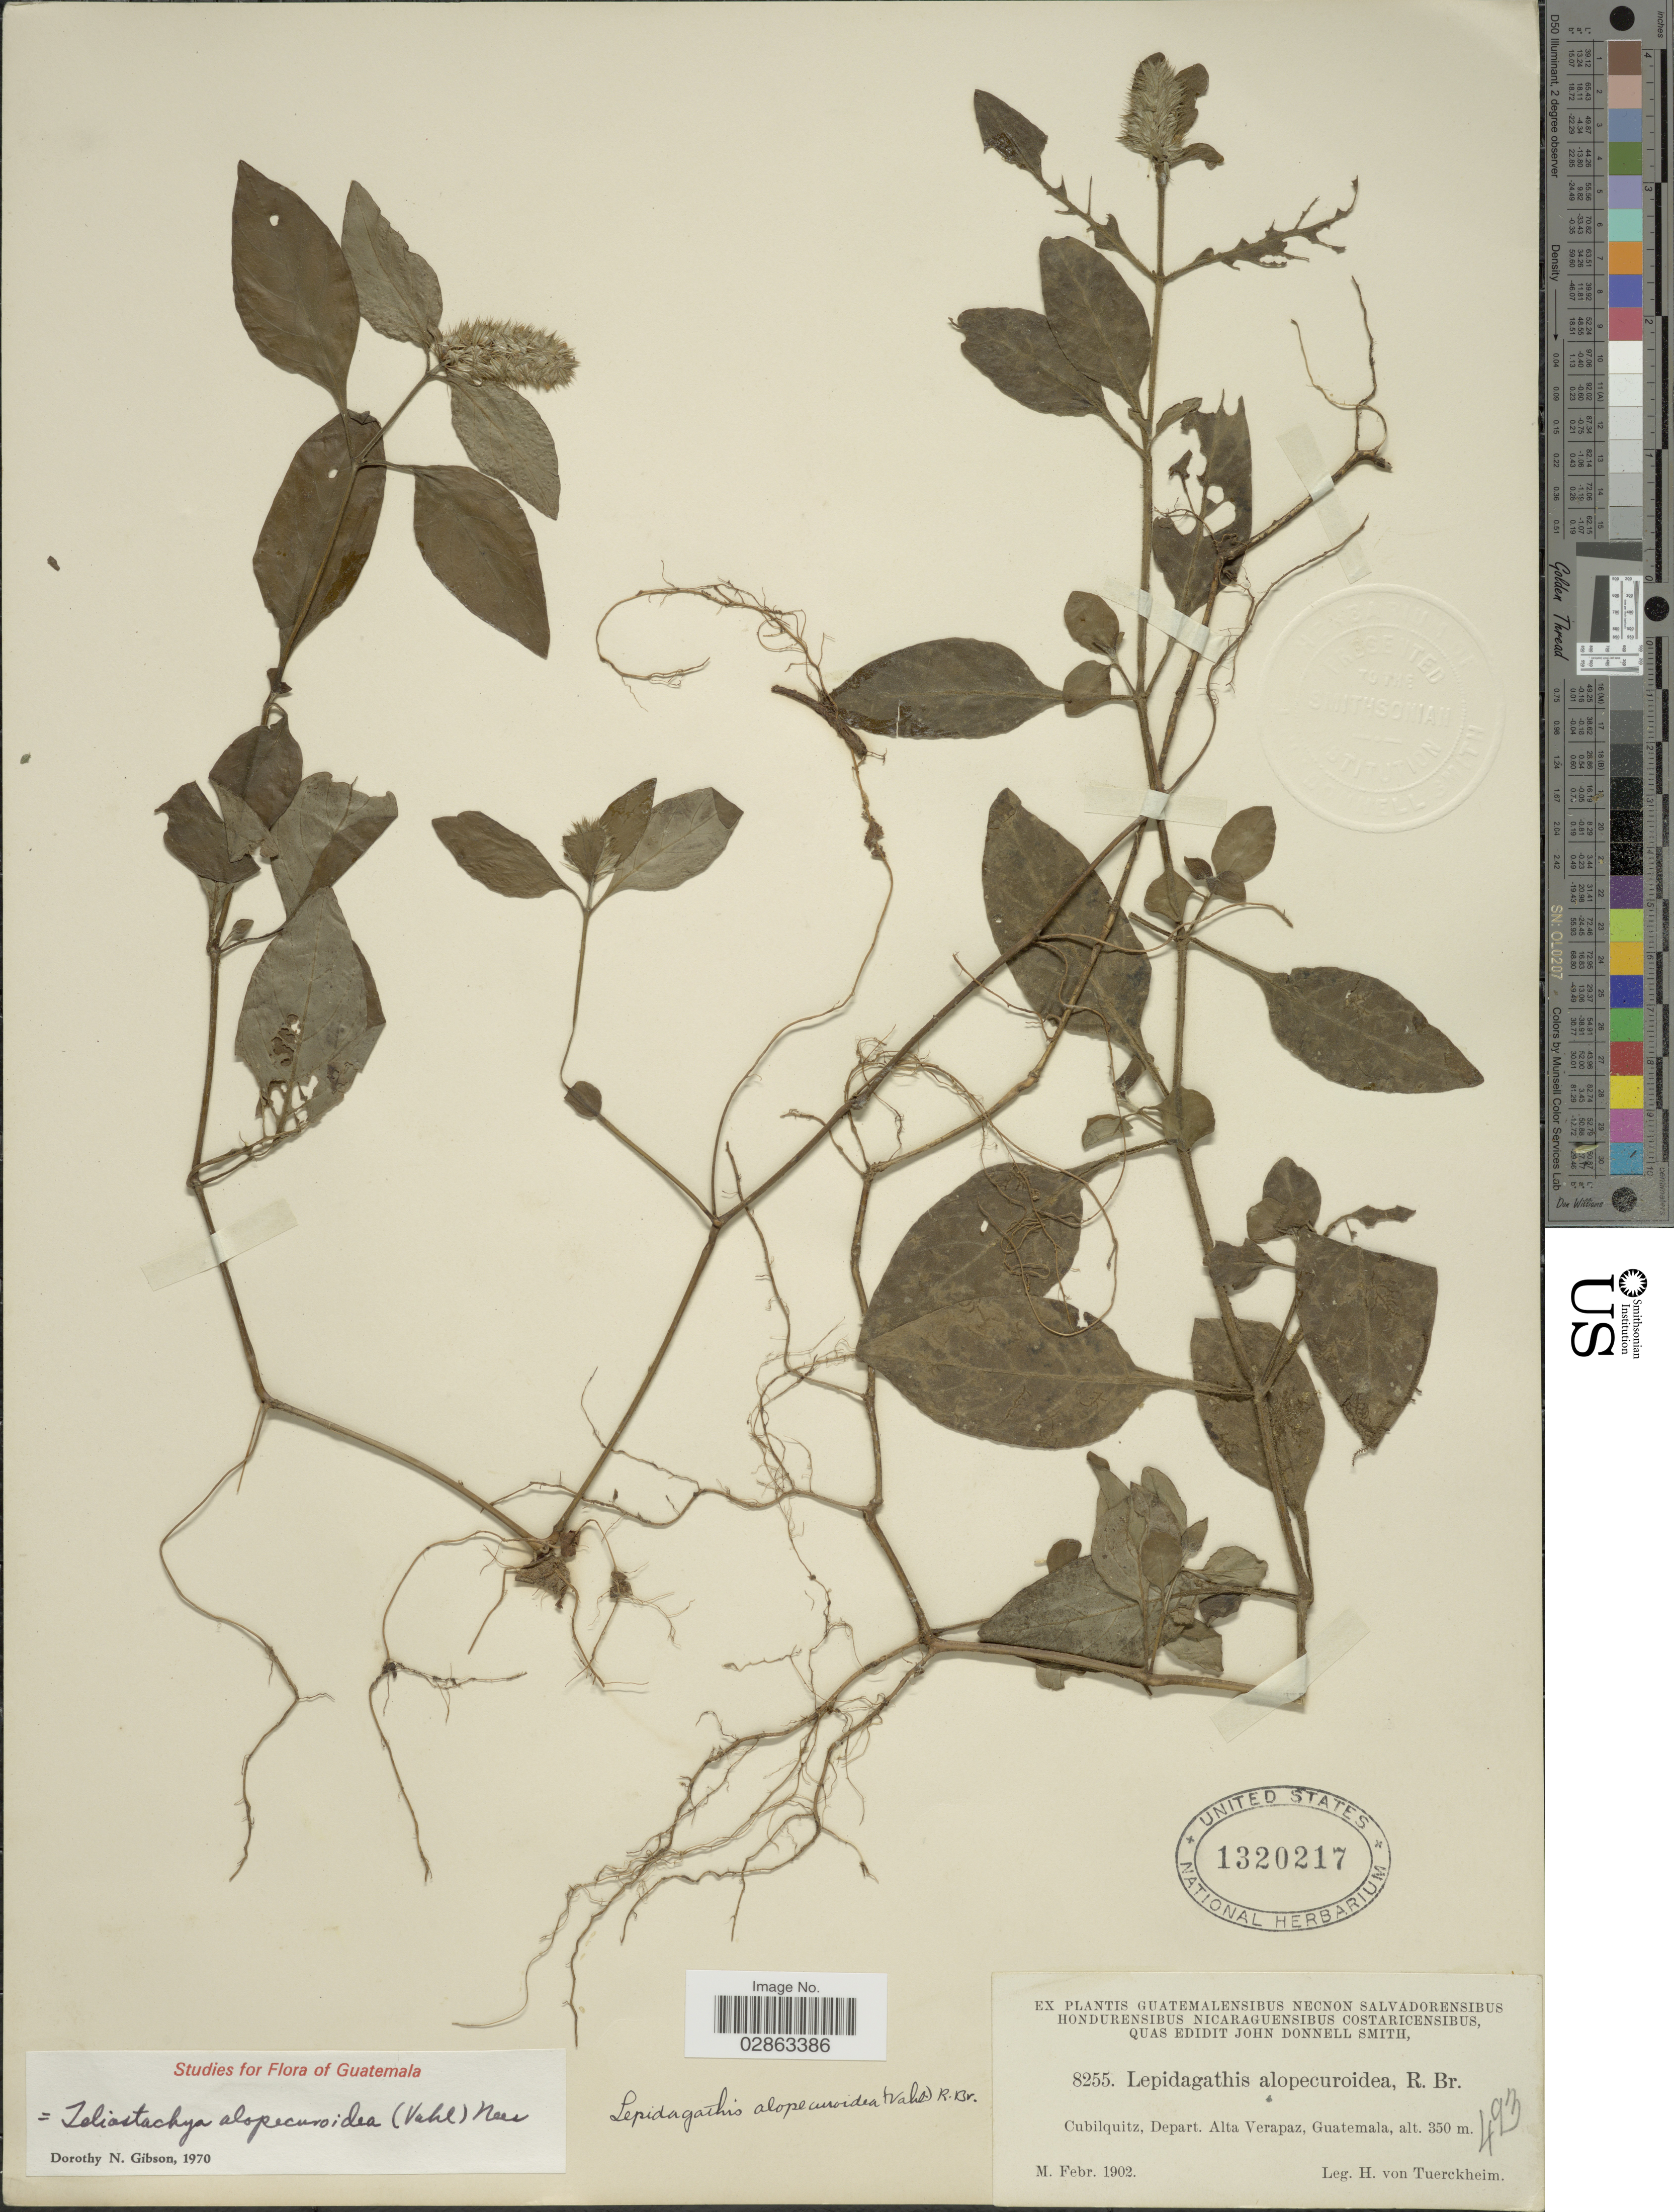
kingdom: Plantae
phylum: Tracheophyta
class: Magnoliopsida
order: Lamiales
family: Acanthaceae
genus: Teliostachya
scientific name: Teliostachya alopecuroidea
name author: (Vahl) Nees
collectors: H. von Türckheim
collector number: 8255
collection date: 1902-02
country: Guatemala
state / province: Alta Verapaz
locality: Cubilquitz, Depart. Alta Verapaz.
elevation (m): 350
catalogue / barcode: US 1320217